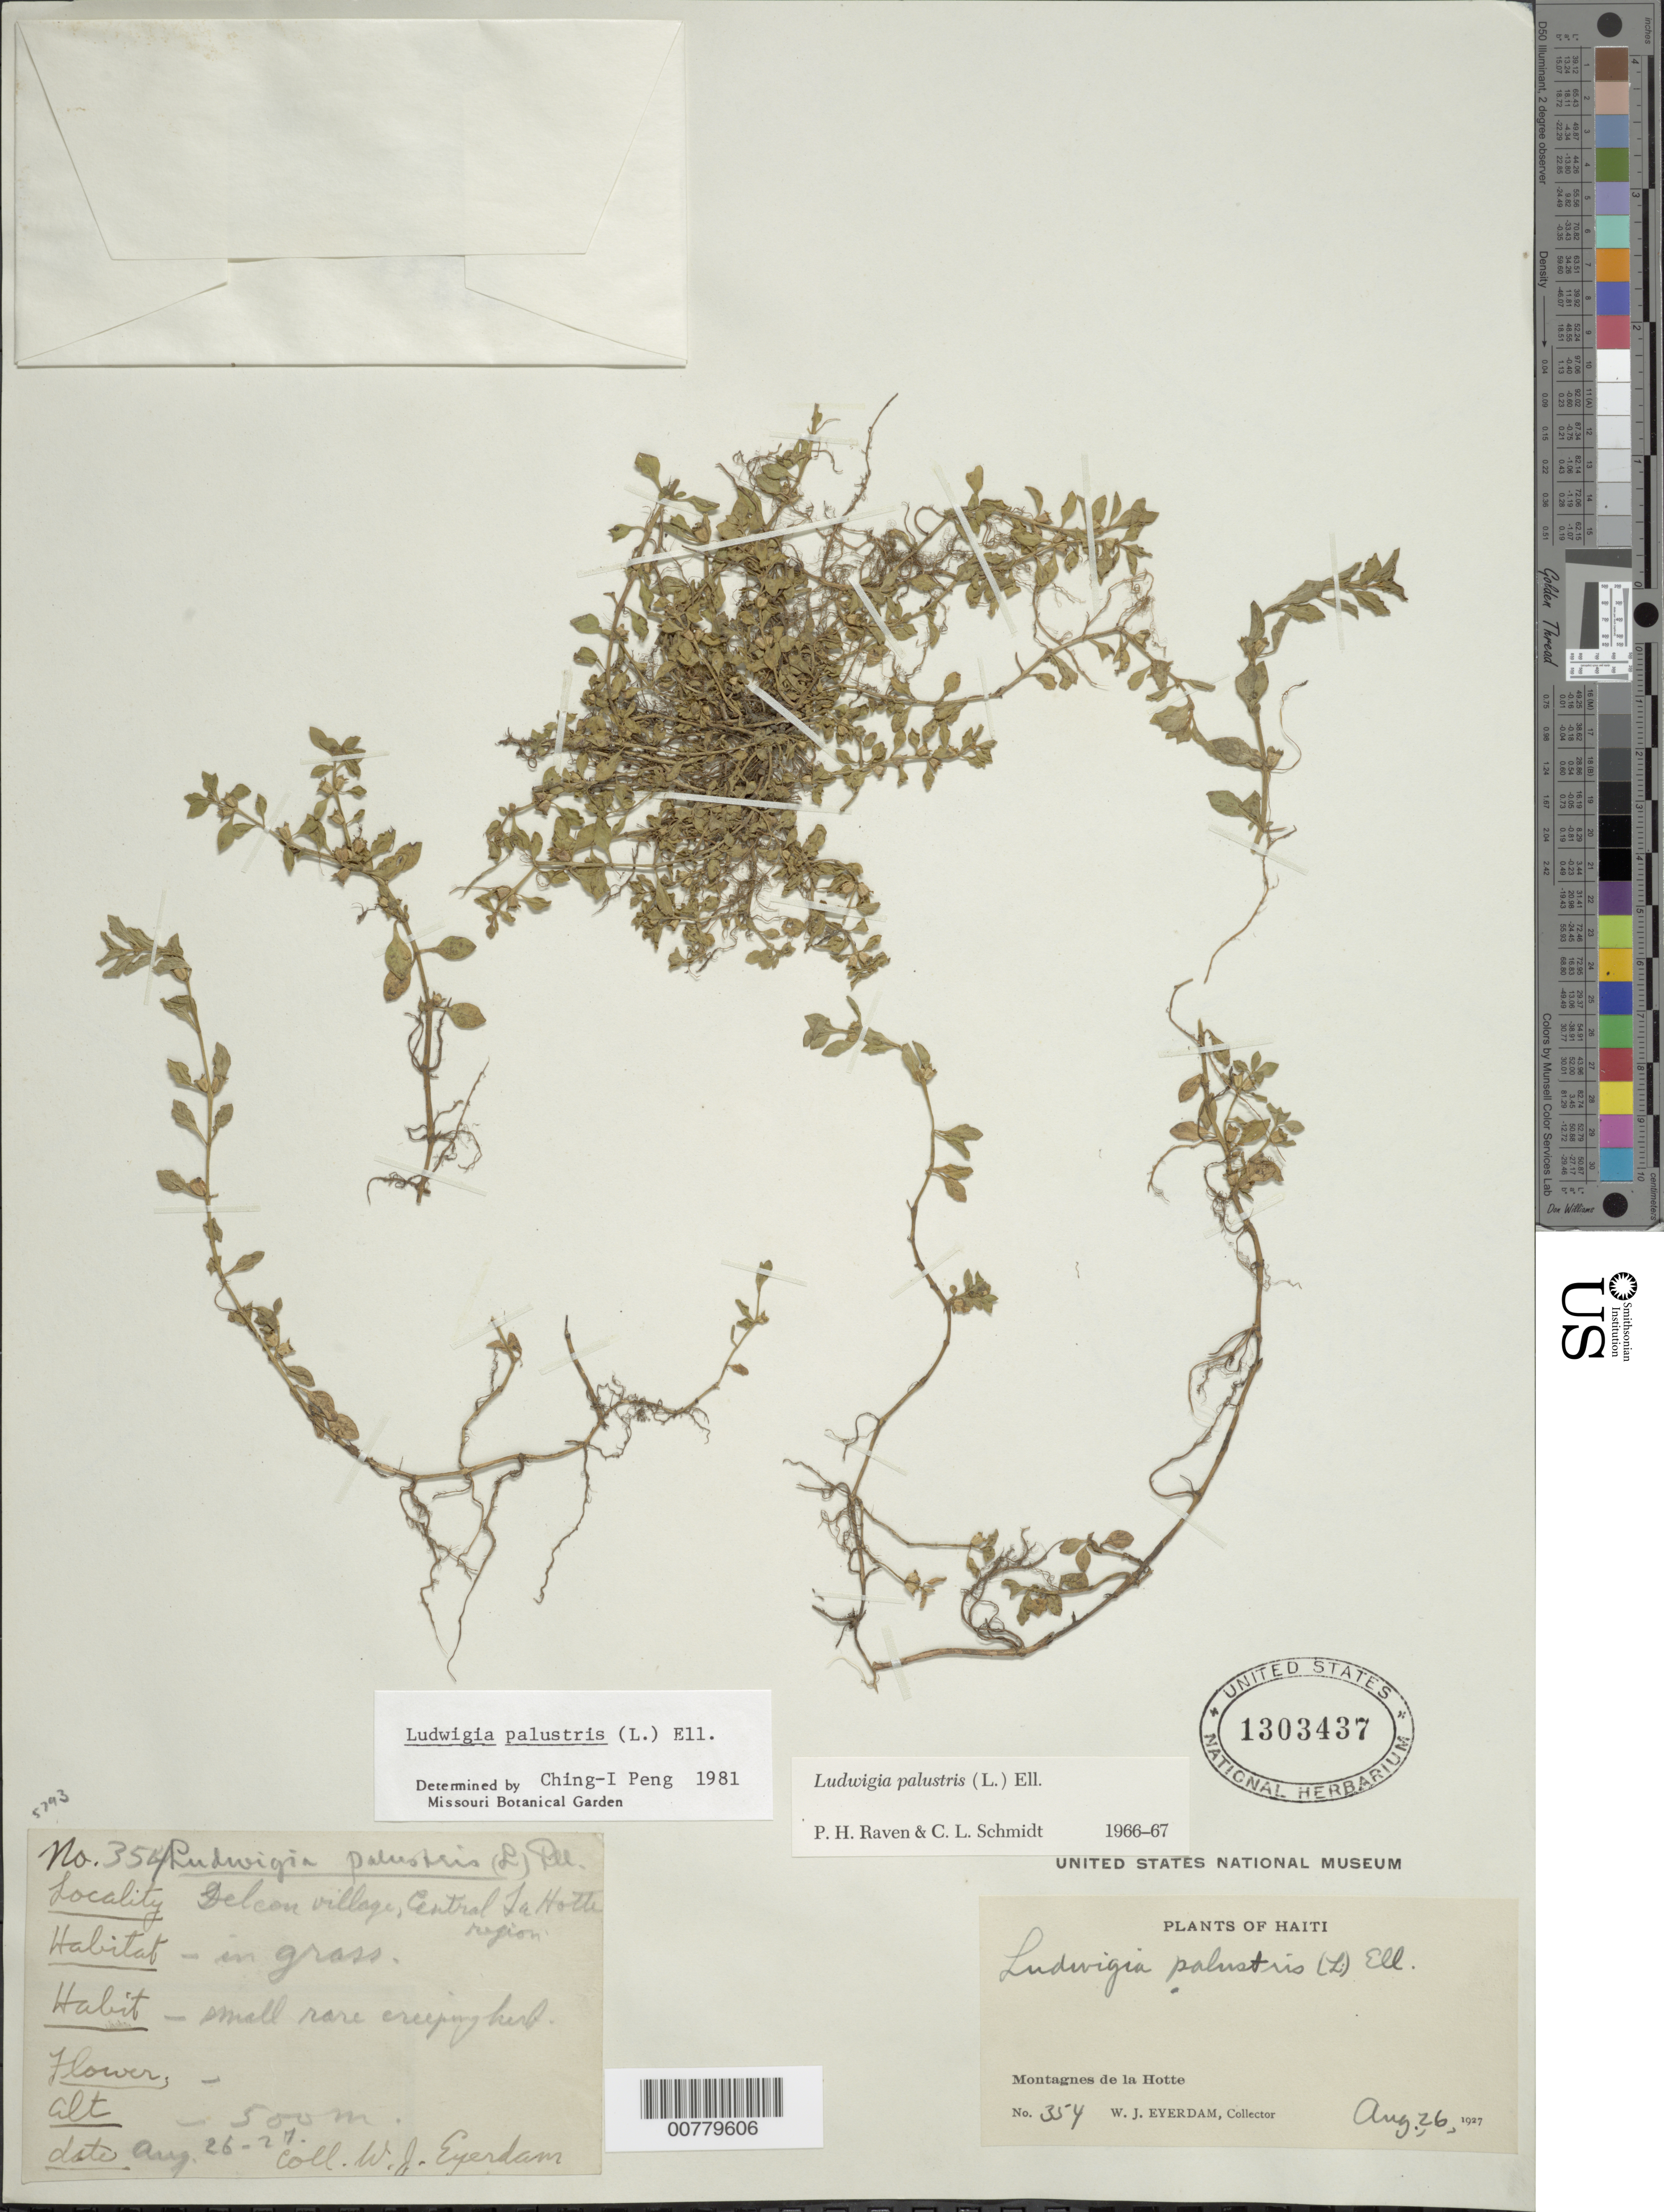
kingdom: Plantae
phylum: Tracheophyta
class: Magnoliopsida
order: Myrtales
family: Onagraceae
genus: Ludwigia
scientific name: Ludwigia palustris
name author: (L.) Elliott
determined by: Peng, Ching-I, (HAST), Academia Sinica (TAIWAN)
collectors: W. J. Eyerdam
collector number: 354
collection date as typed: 26 Aug 1927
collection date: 1927-08-26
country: Haiti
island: Hispaniola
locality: Montagnes de la Hotte, Delcon Village, Central La Hotte region.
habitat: In grass.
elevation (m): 500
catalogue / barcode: US 1303437